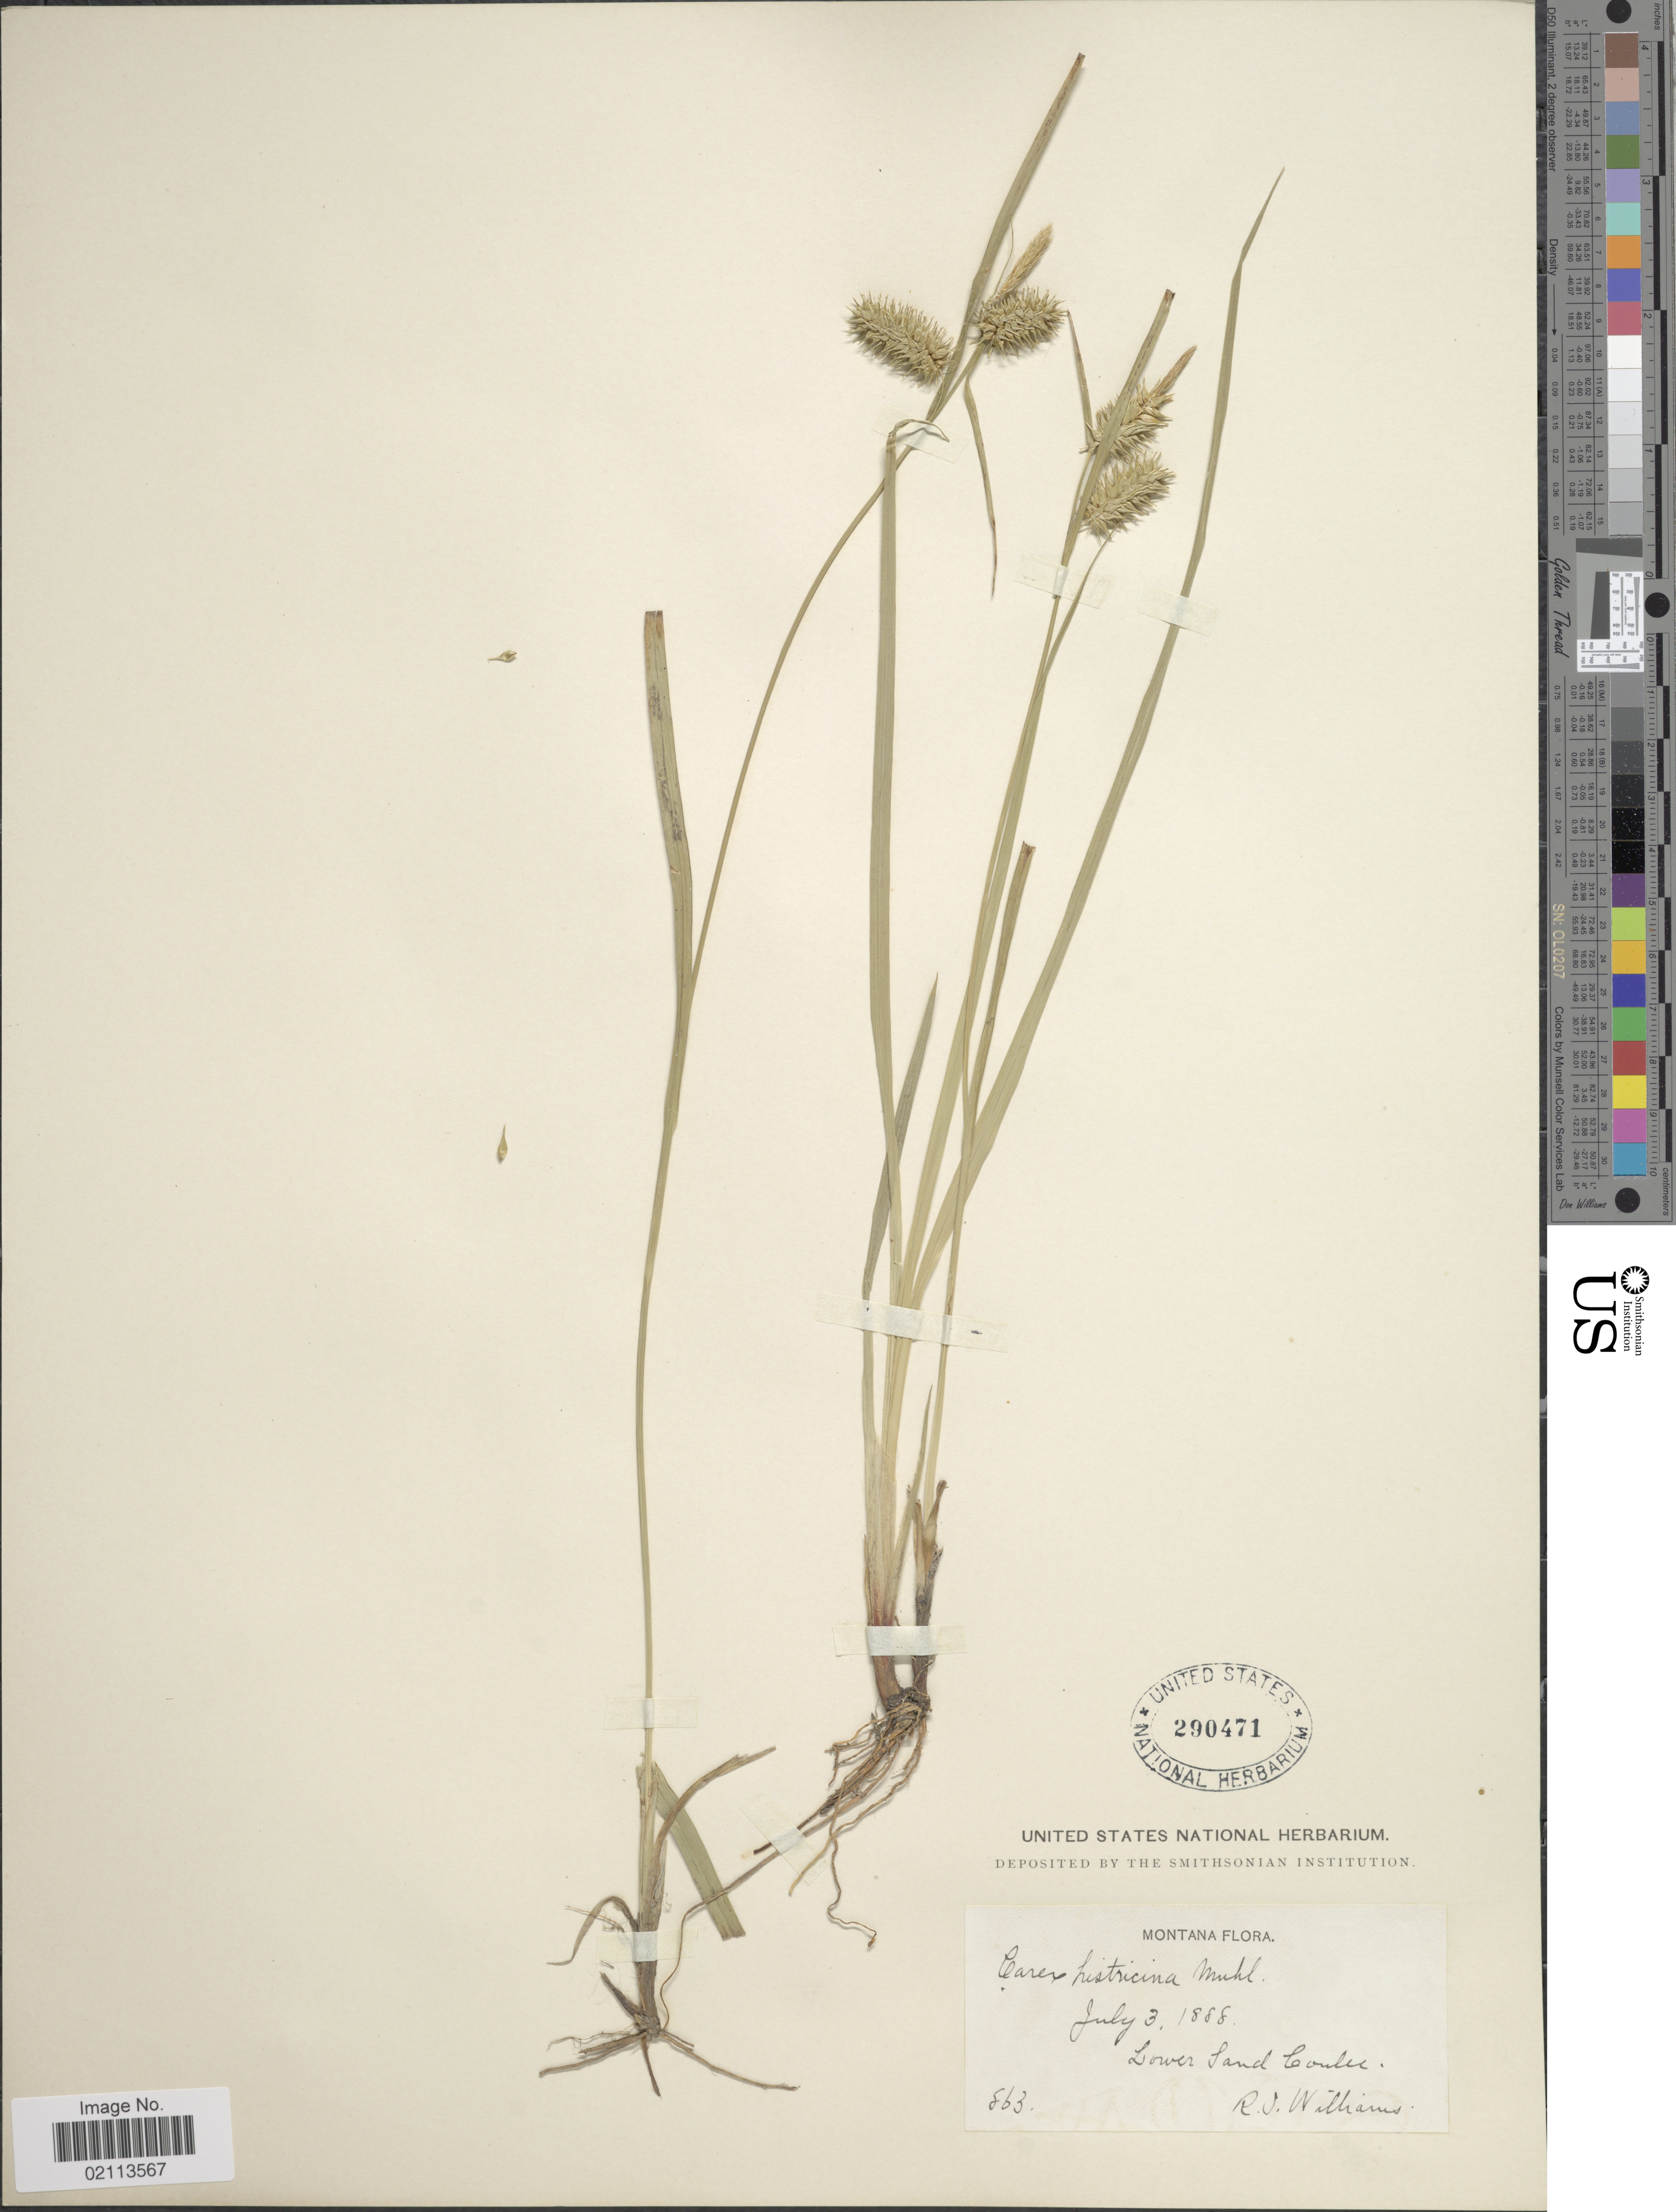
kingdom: Plantae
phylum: Tracheophyta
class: Liliopsida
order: Poales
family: Cyperaceae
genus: Carex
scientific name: Carex hystericina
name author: Muhl. ex Willd.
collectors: R. S. Williams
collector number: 863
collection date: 1888-07-03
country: United States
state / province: Montana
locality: Lower Sand Coulee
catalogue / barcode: US 290471